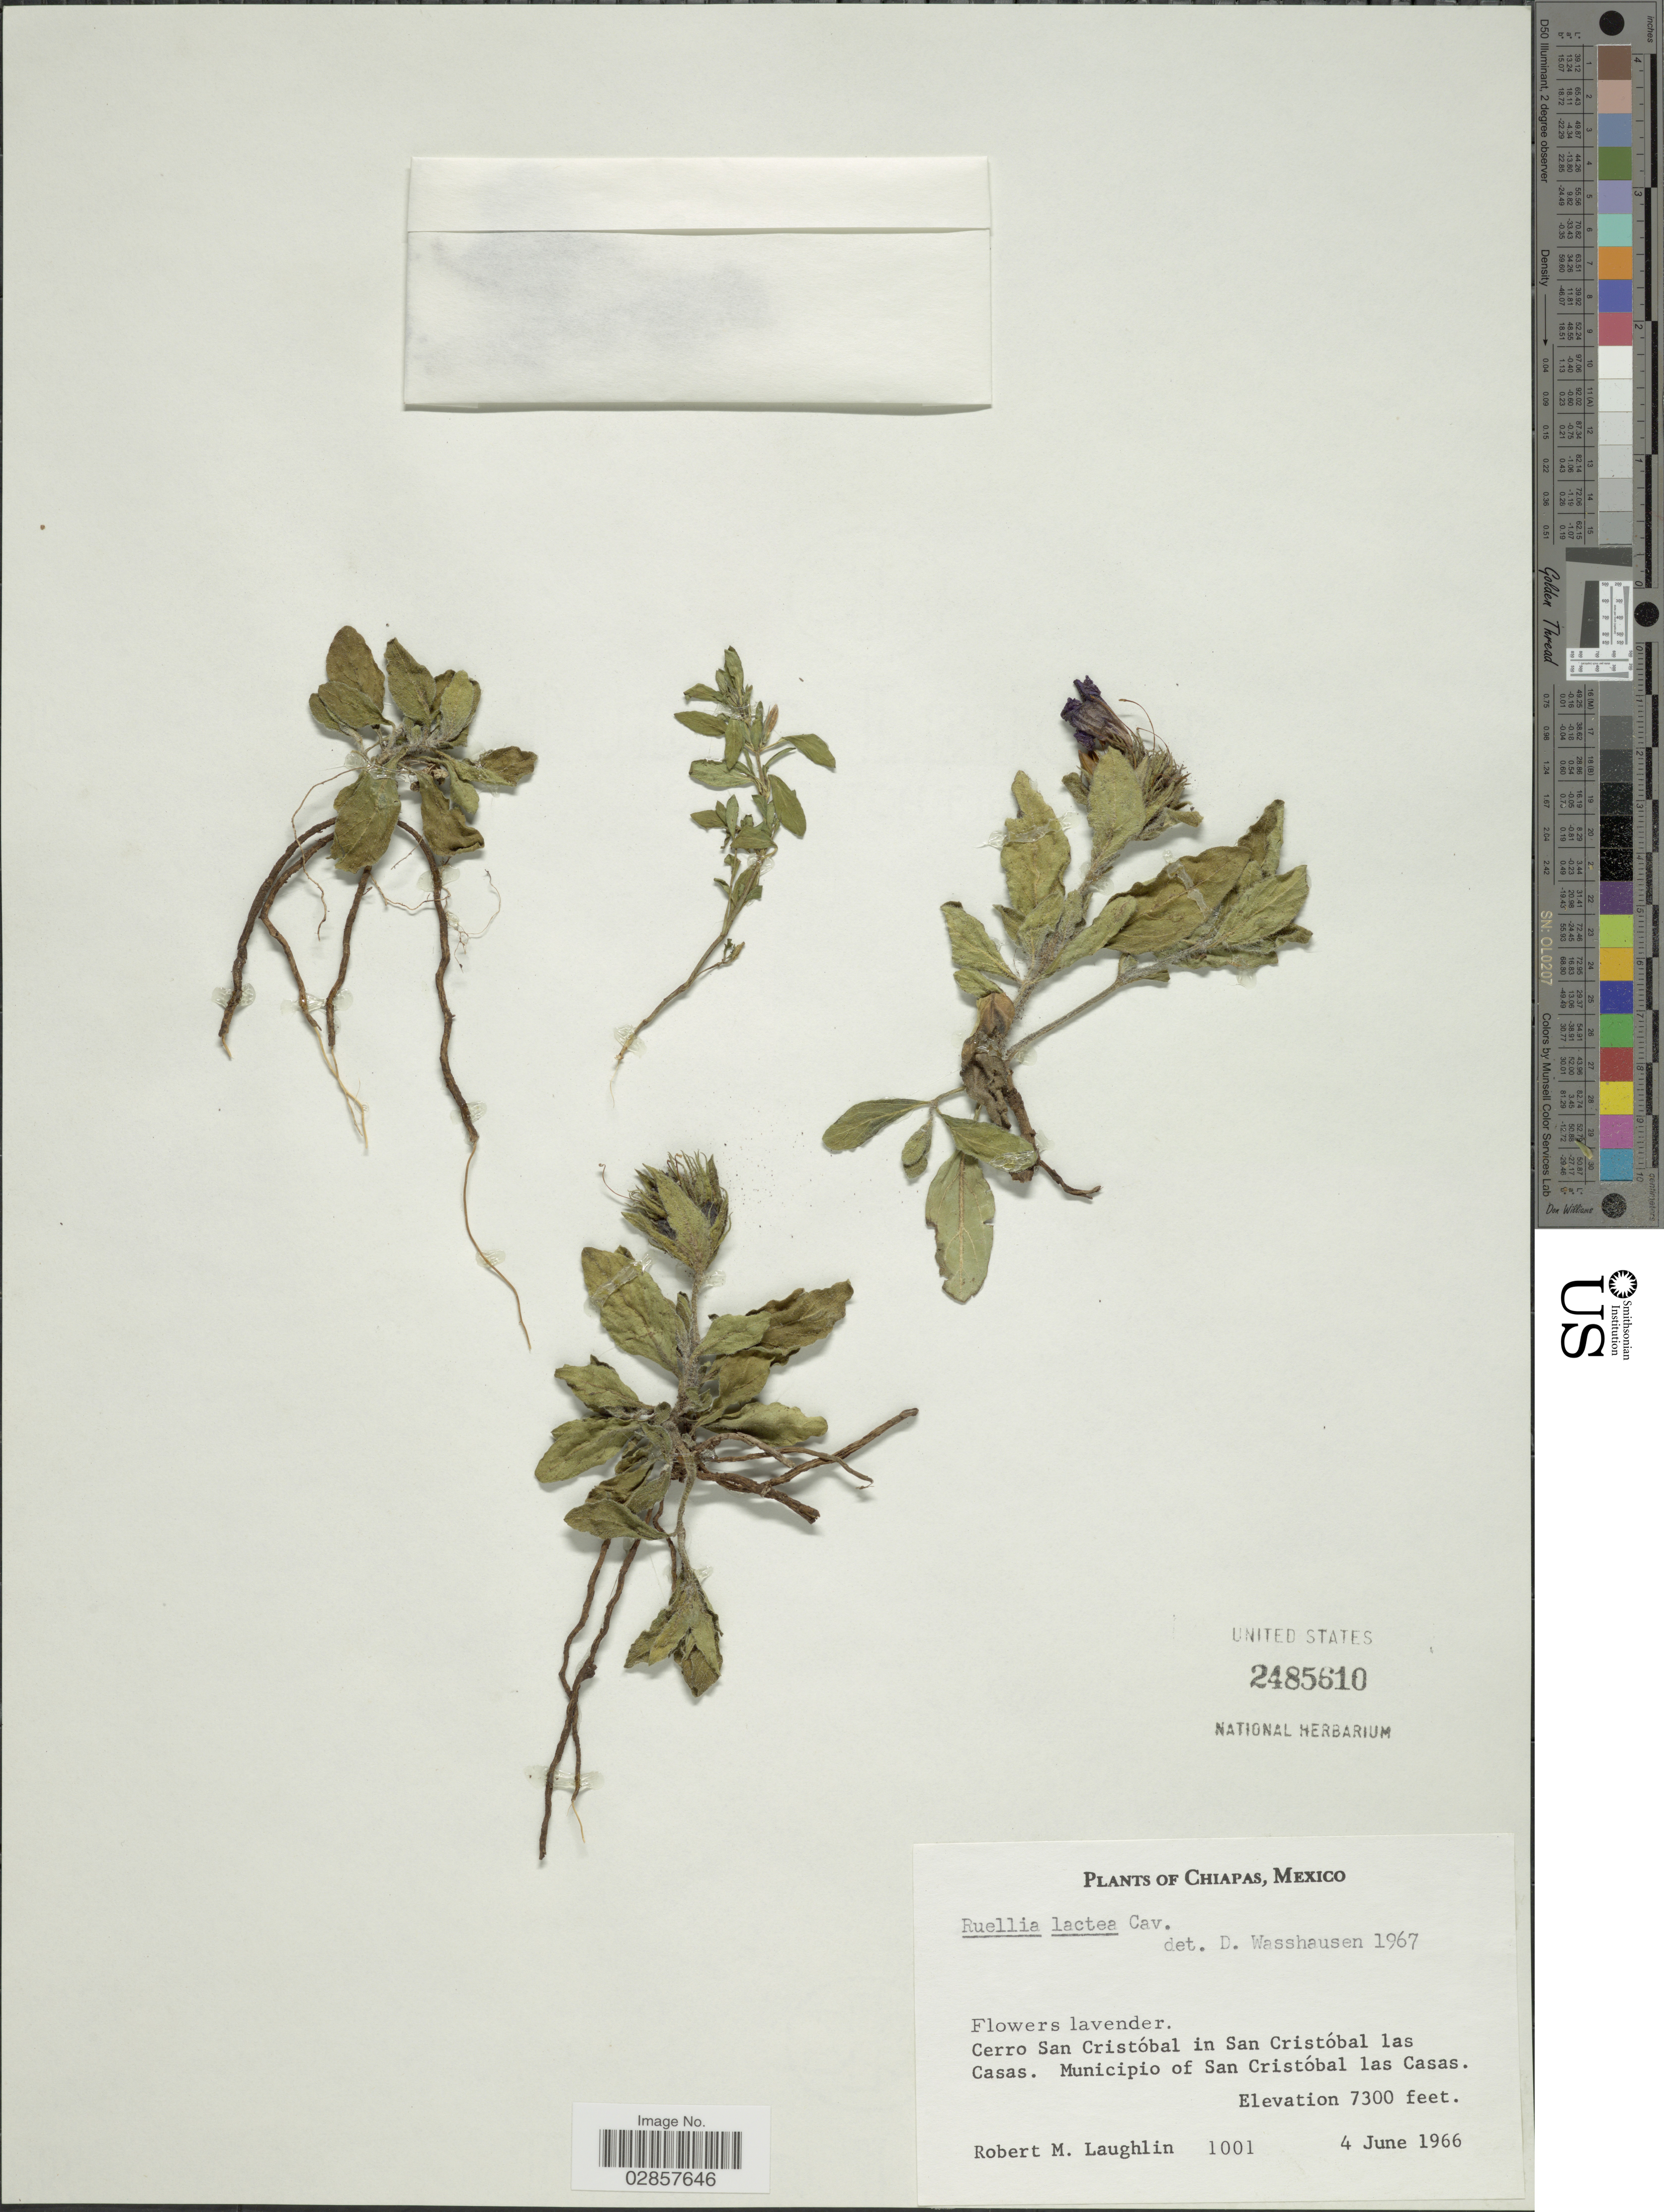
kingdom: Plantae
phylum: Tracheophyta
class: Magnoliopsida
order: Lamiales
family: Acanthaceae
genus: Ruellia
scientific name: Ruellia lactea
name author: Cav.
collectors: R. M. Laughlin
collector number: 1001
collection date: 1966-06-04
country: Mexico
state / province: Chiapas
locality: Cerro San Cristóbal in San Cristobál las Casas, Municipio of San Cristóbal las Casas.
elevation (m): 2225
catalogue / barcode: US 2485610